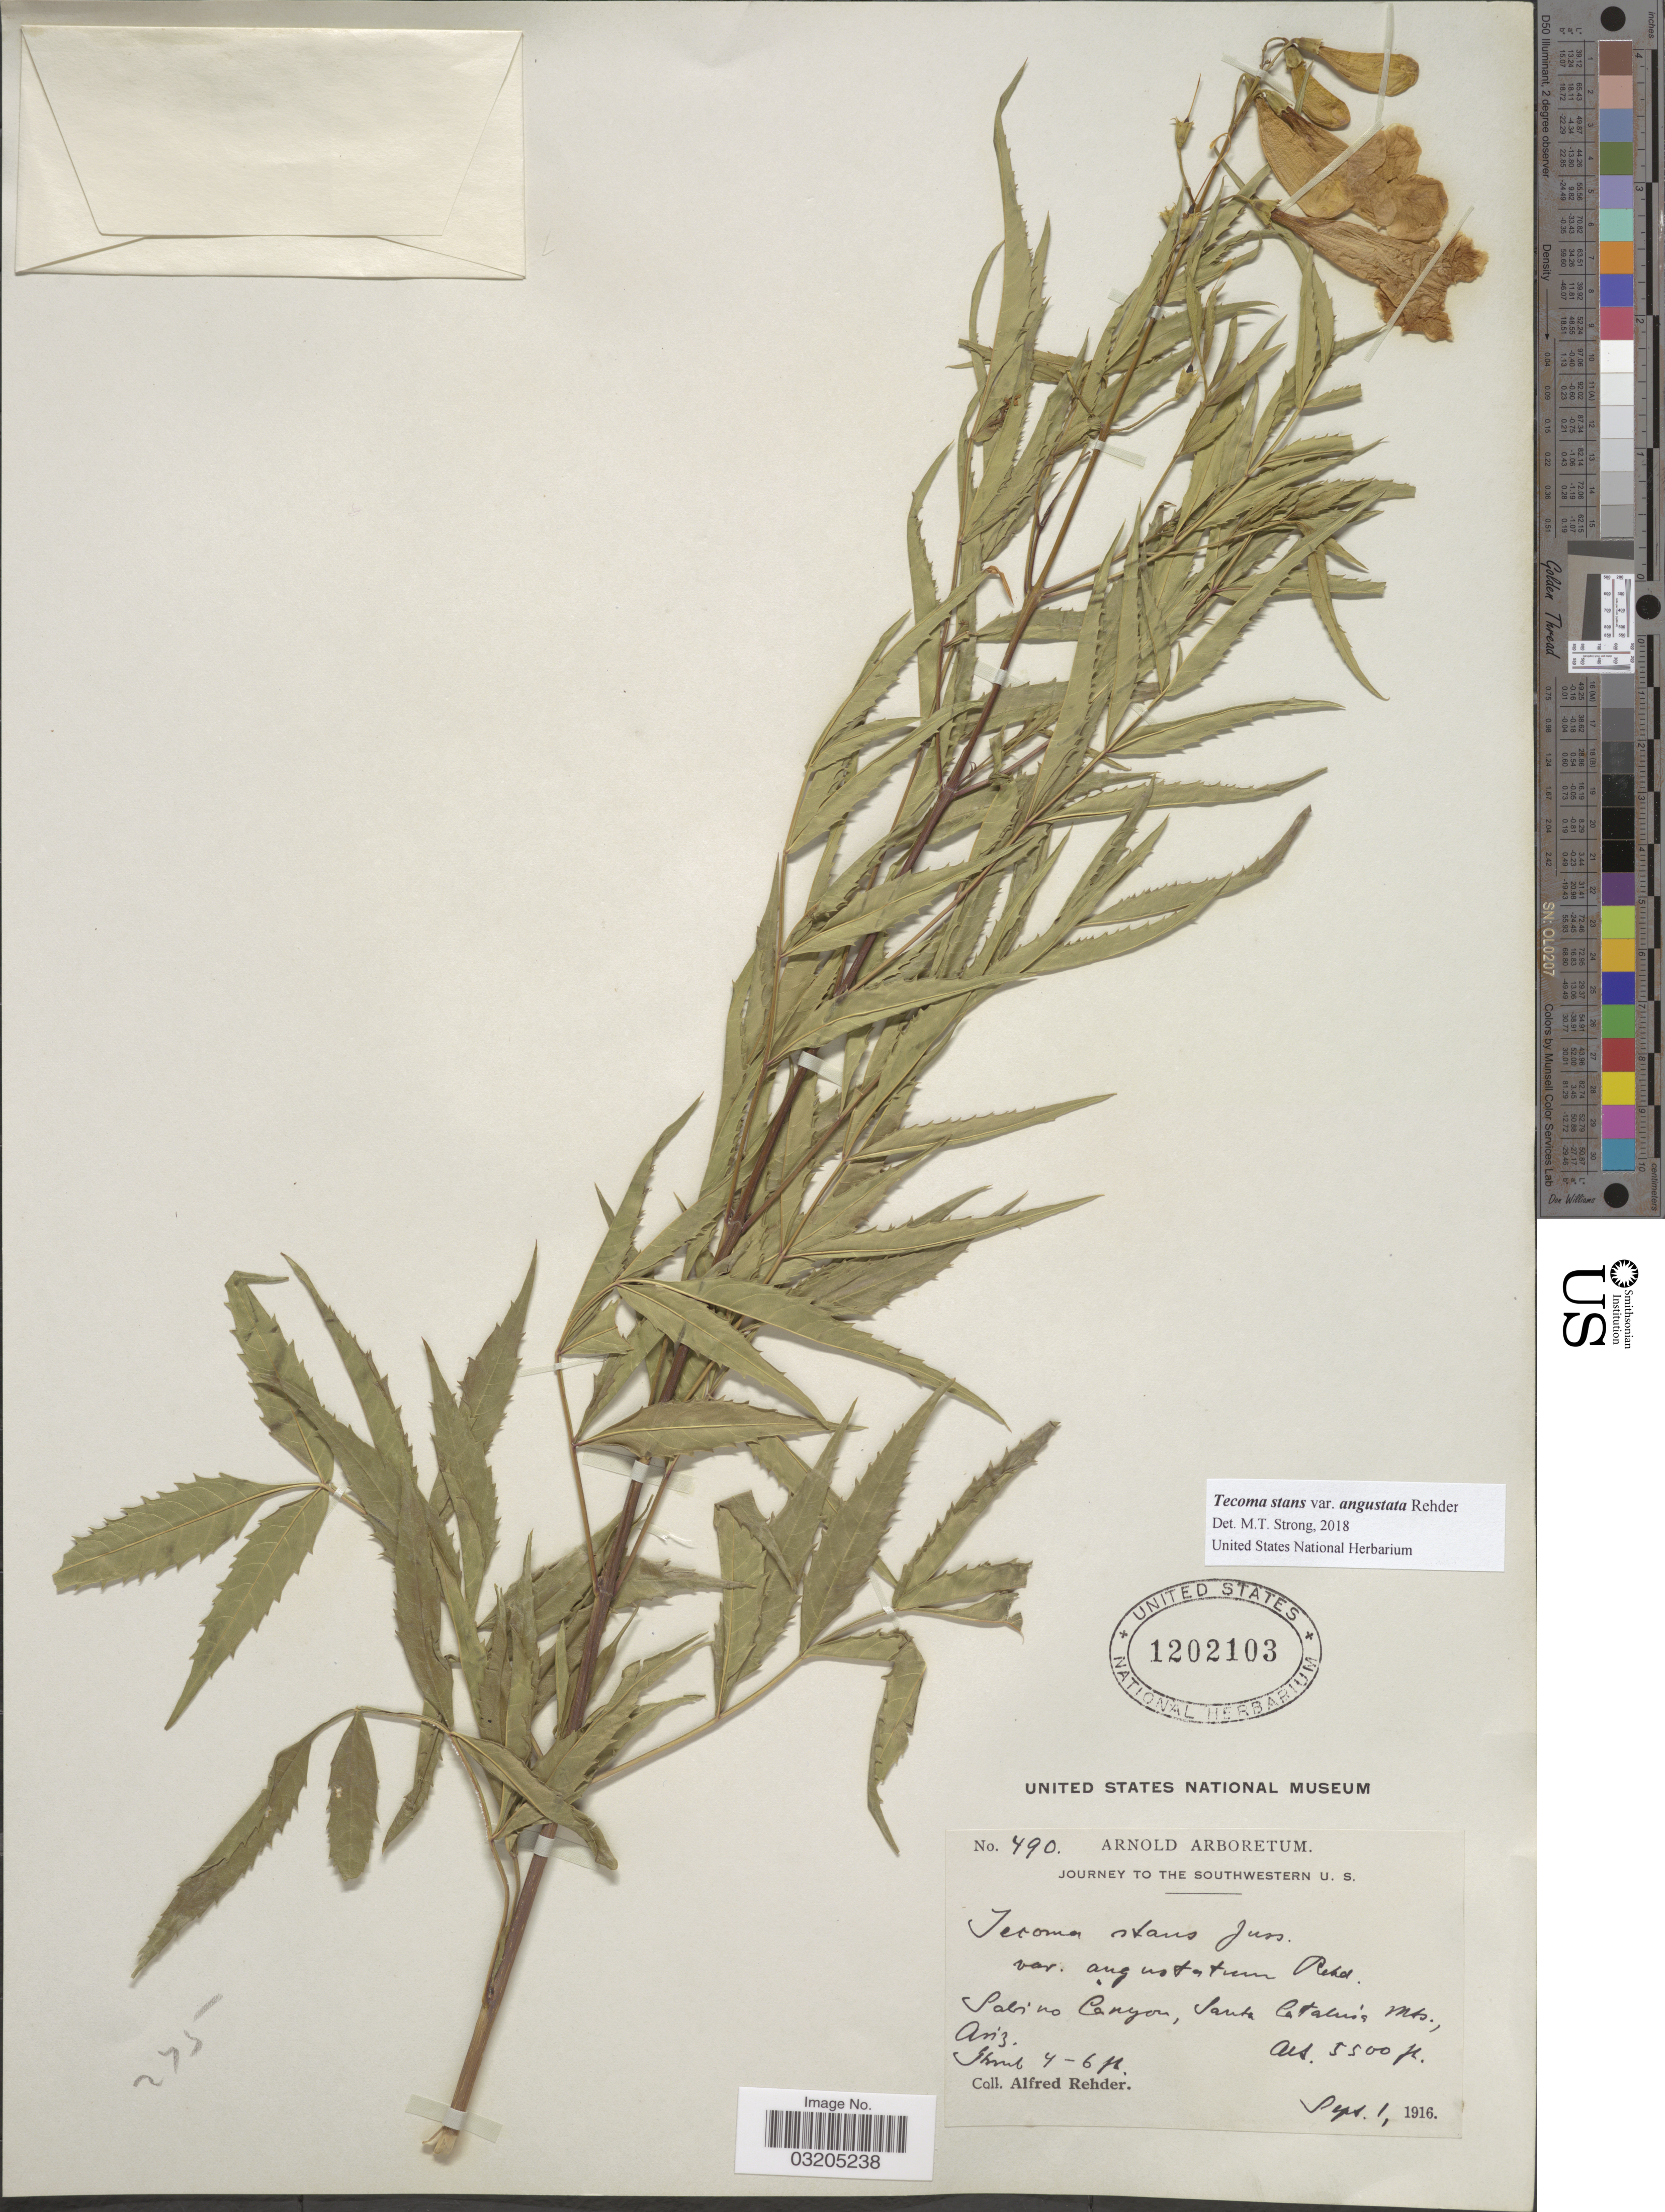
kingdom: Plantae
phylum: Tracheophyta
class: Magnoliopsida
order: Lamiales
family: Bignoniaceae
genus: Tecoma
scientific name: Tecoma stans var. angustata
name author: Rehder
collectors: A. Rehder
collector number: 490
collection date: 1916-09-01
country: United States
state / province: Arizona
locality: Sabino Canyon, Santa Catalina Mts.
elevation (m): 1676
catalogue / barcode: US 1202103